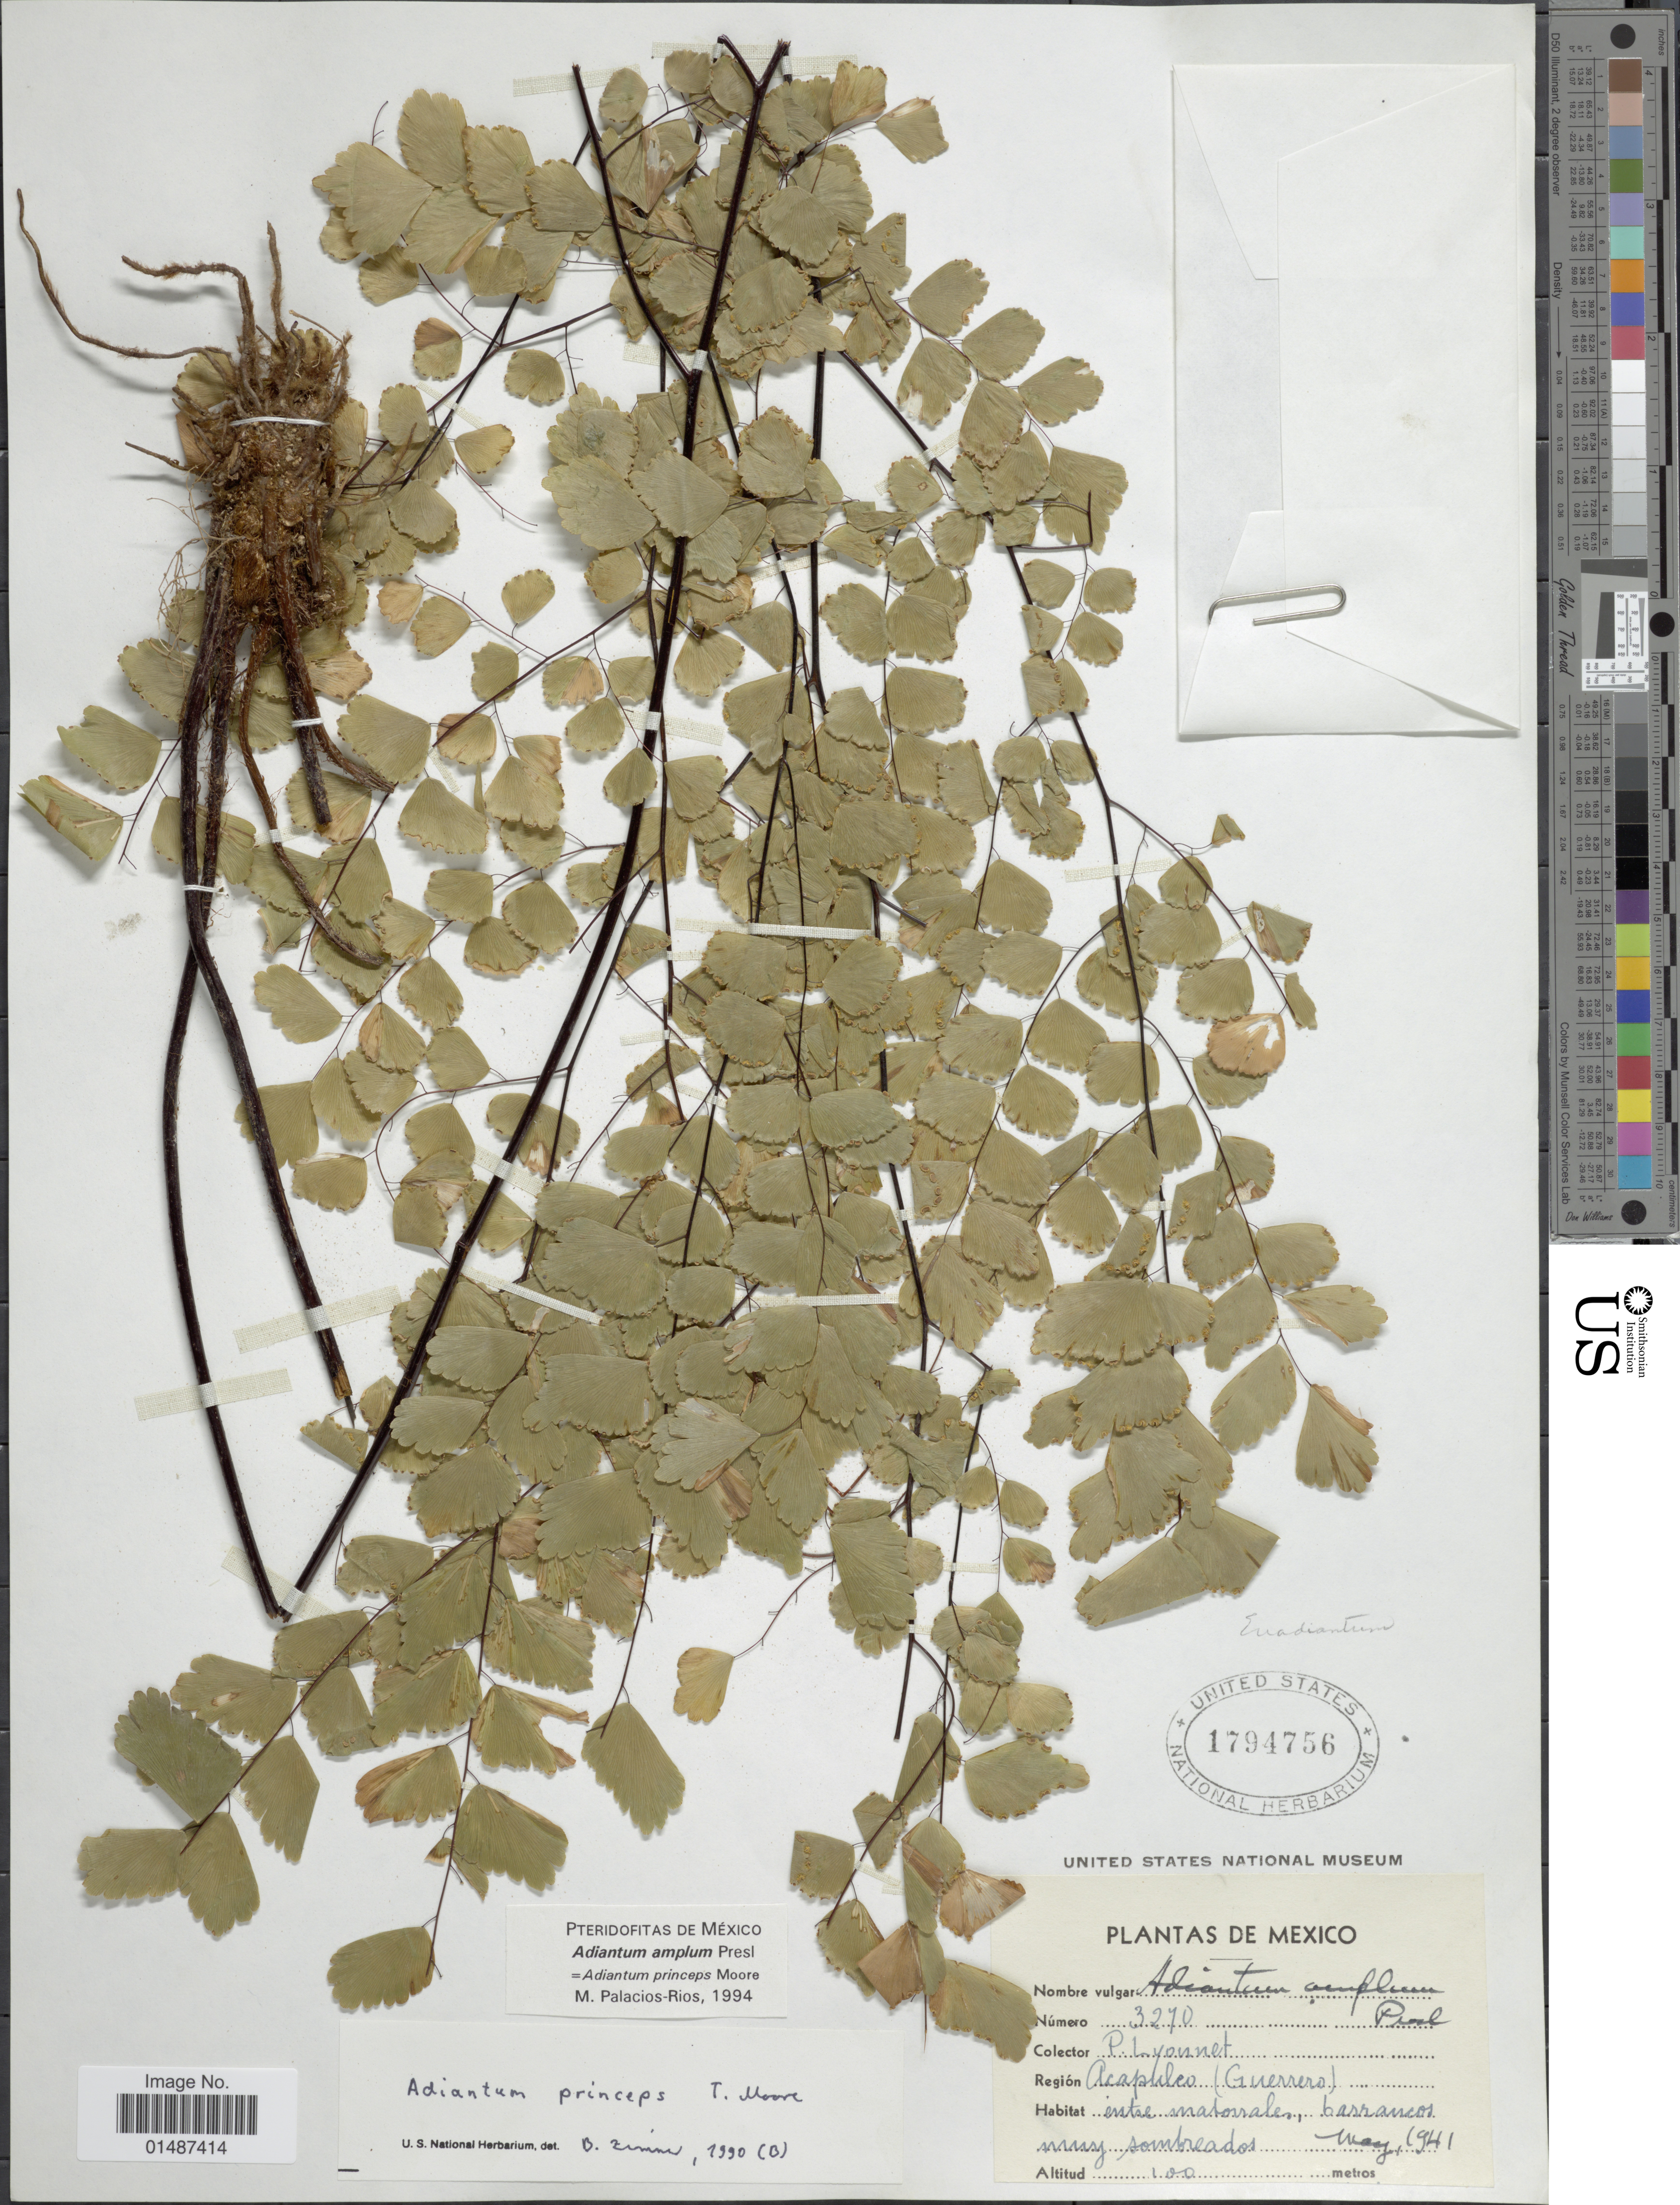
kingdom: Plantae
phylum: Tracheophyta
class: Polypodiopsida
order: Polypodiales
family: Pteridaceae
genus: Adiantum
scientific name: Adiantum amplum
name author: C. Presl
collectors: P. Lyonnet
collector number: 3270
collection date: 1941-05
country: Mexico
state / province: Guerrero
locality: Acapulco.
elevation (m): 100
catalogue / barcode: US 1794756